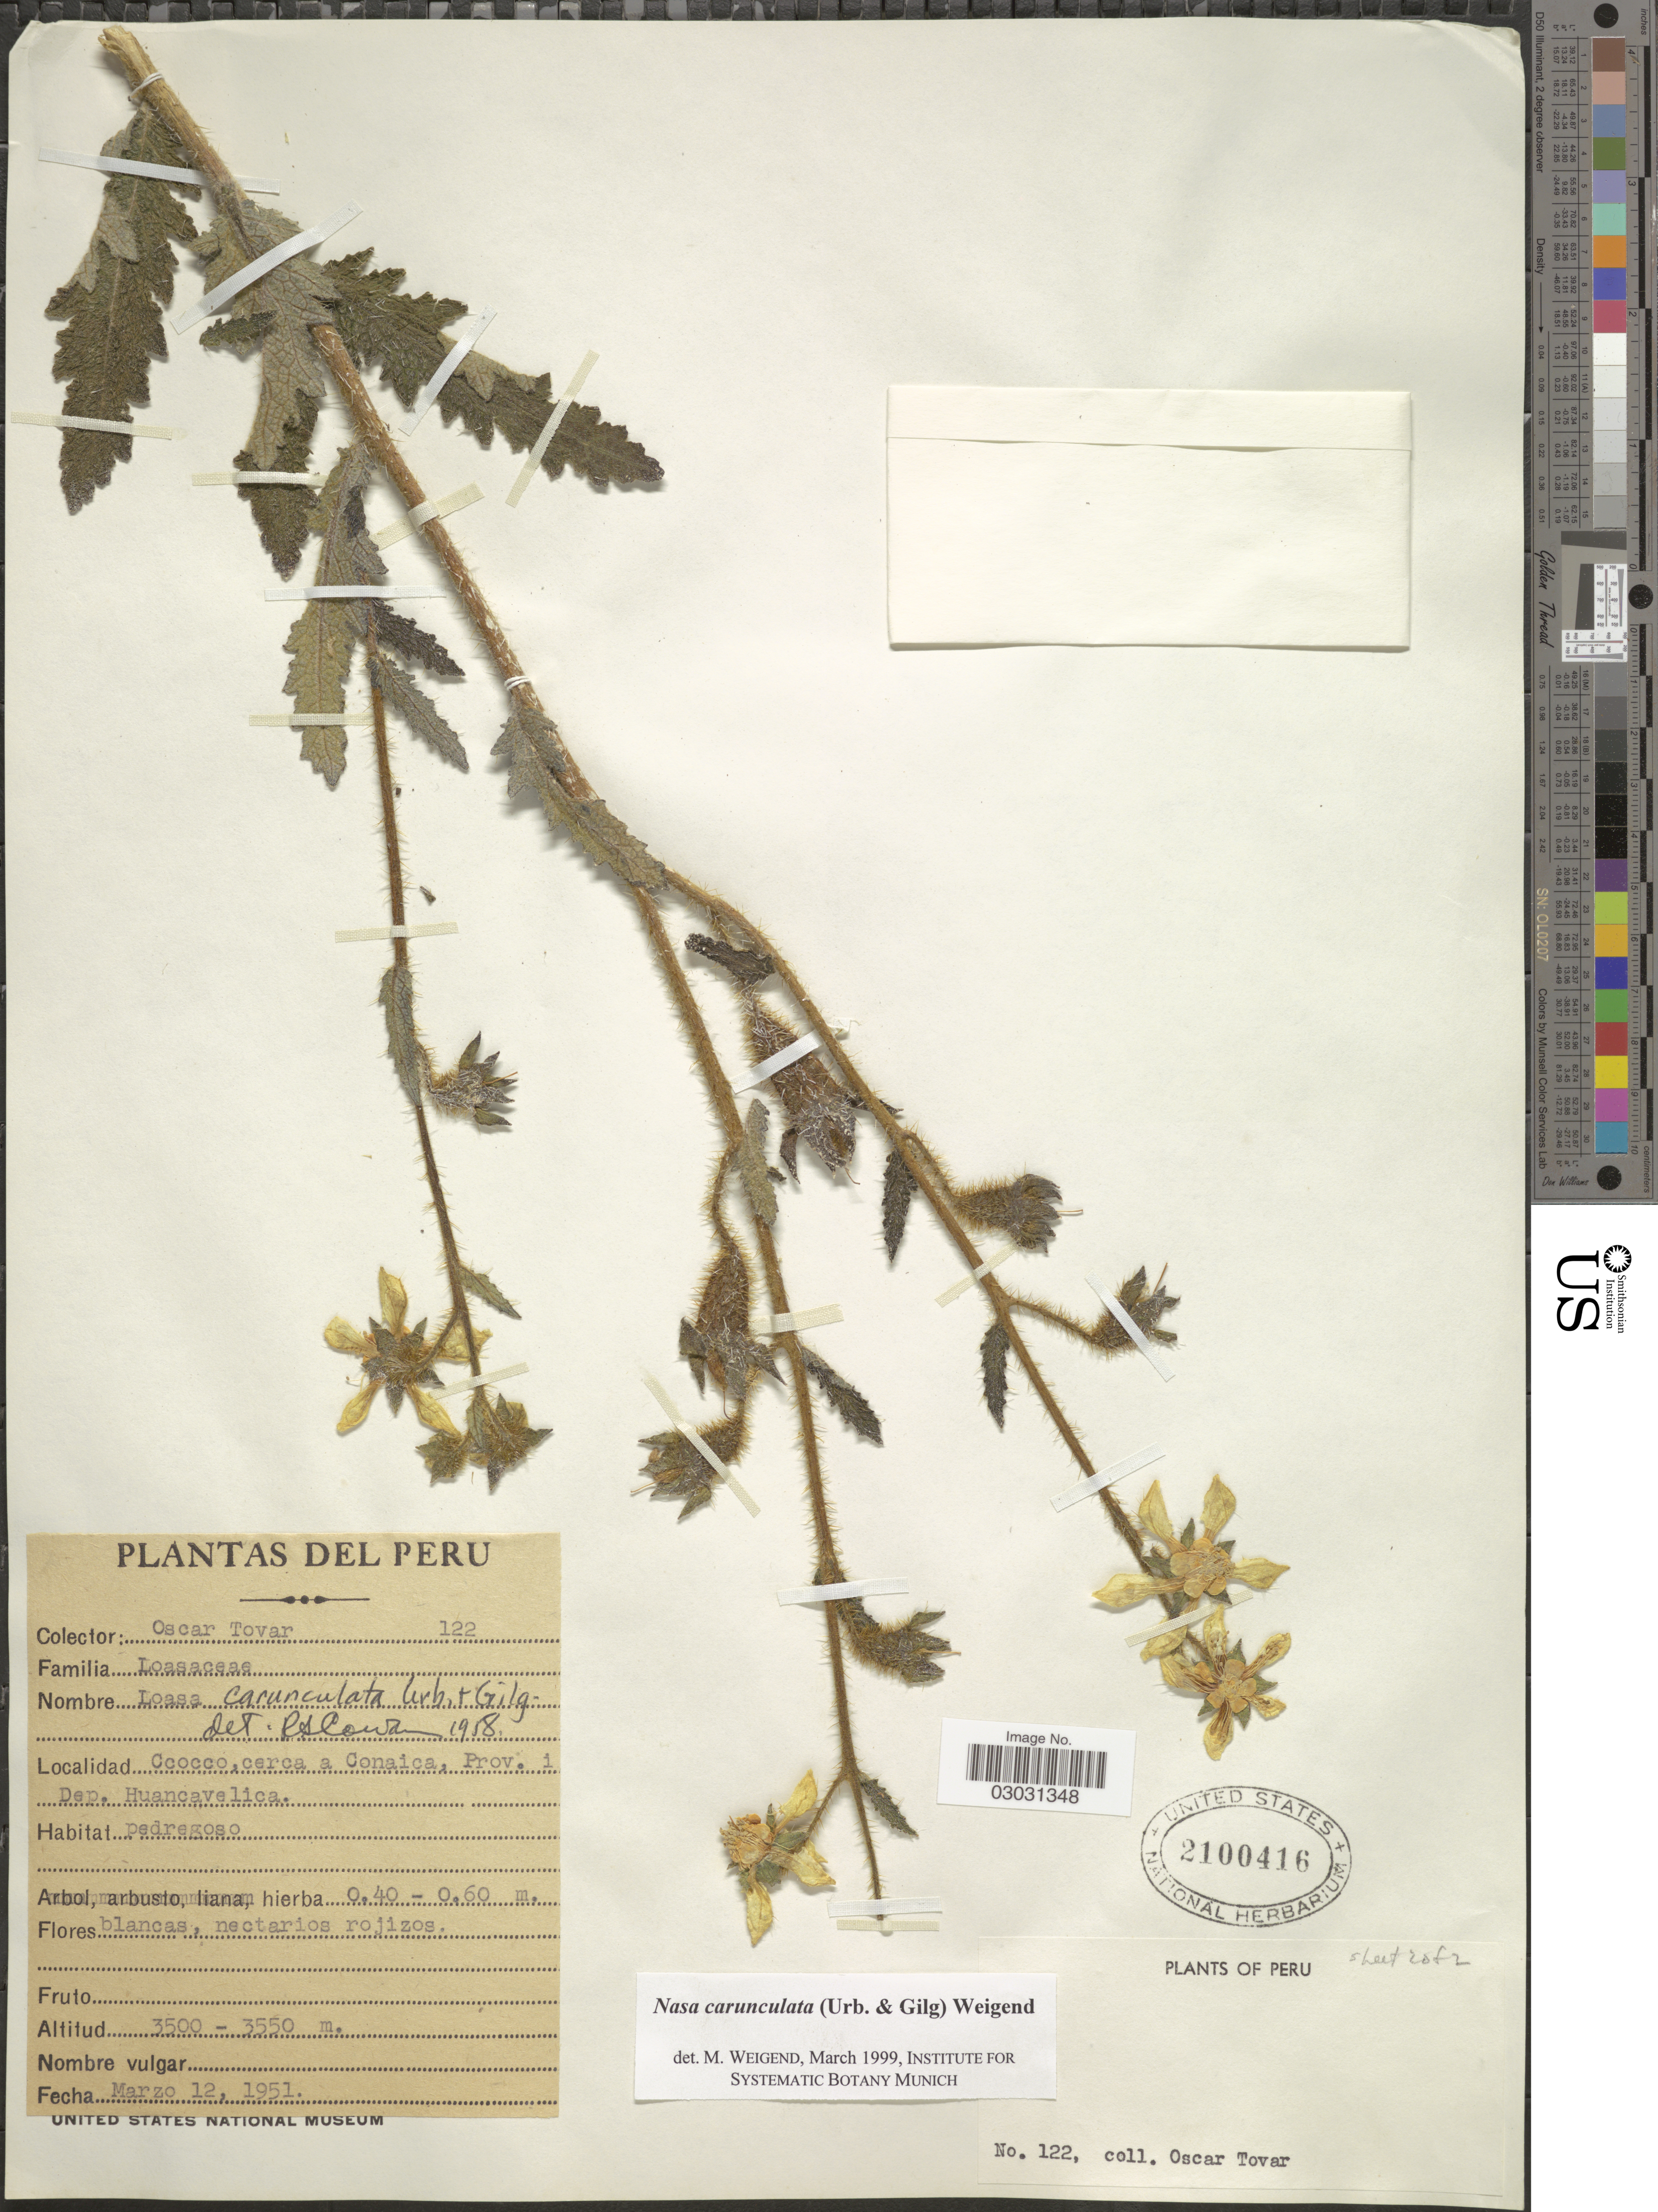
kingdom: Plantae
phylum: Tracheophyta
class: Magnoliopsida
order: Cornales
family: Loasaceae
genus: Nasa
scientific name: Nasa carunculata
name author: (Urb. & Gilg) Weigend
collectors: Ó. Tovar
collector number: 122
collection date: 1951-03-12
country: Peru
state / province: Huancavelica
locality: Ccocco, cerca a Conaica, Prov. i Dep. Huancavelica.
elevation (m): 3500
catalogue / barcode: US 2100416